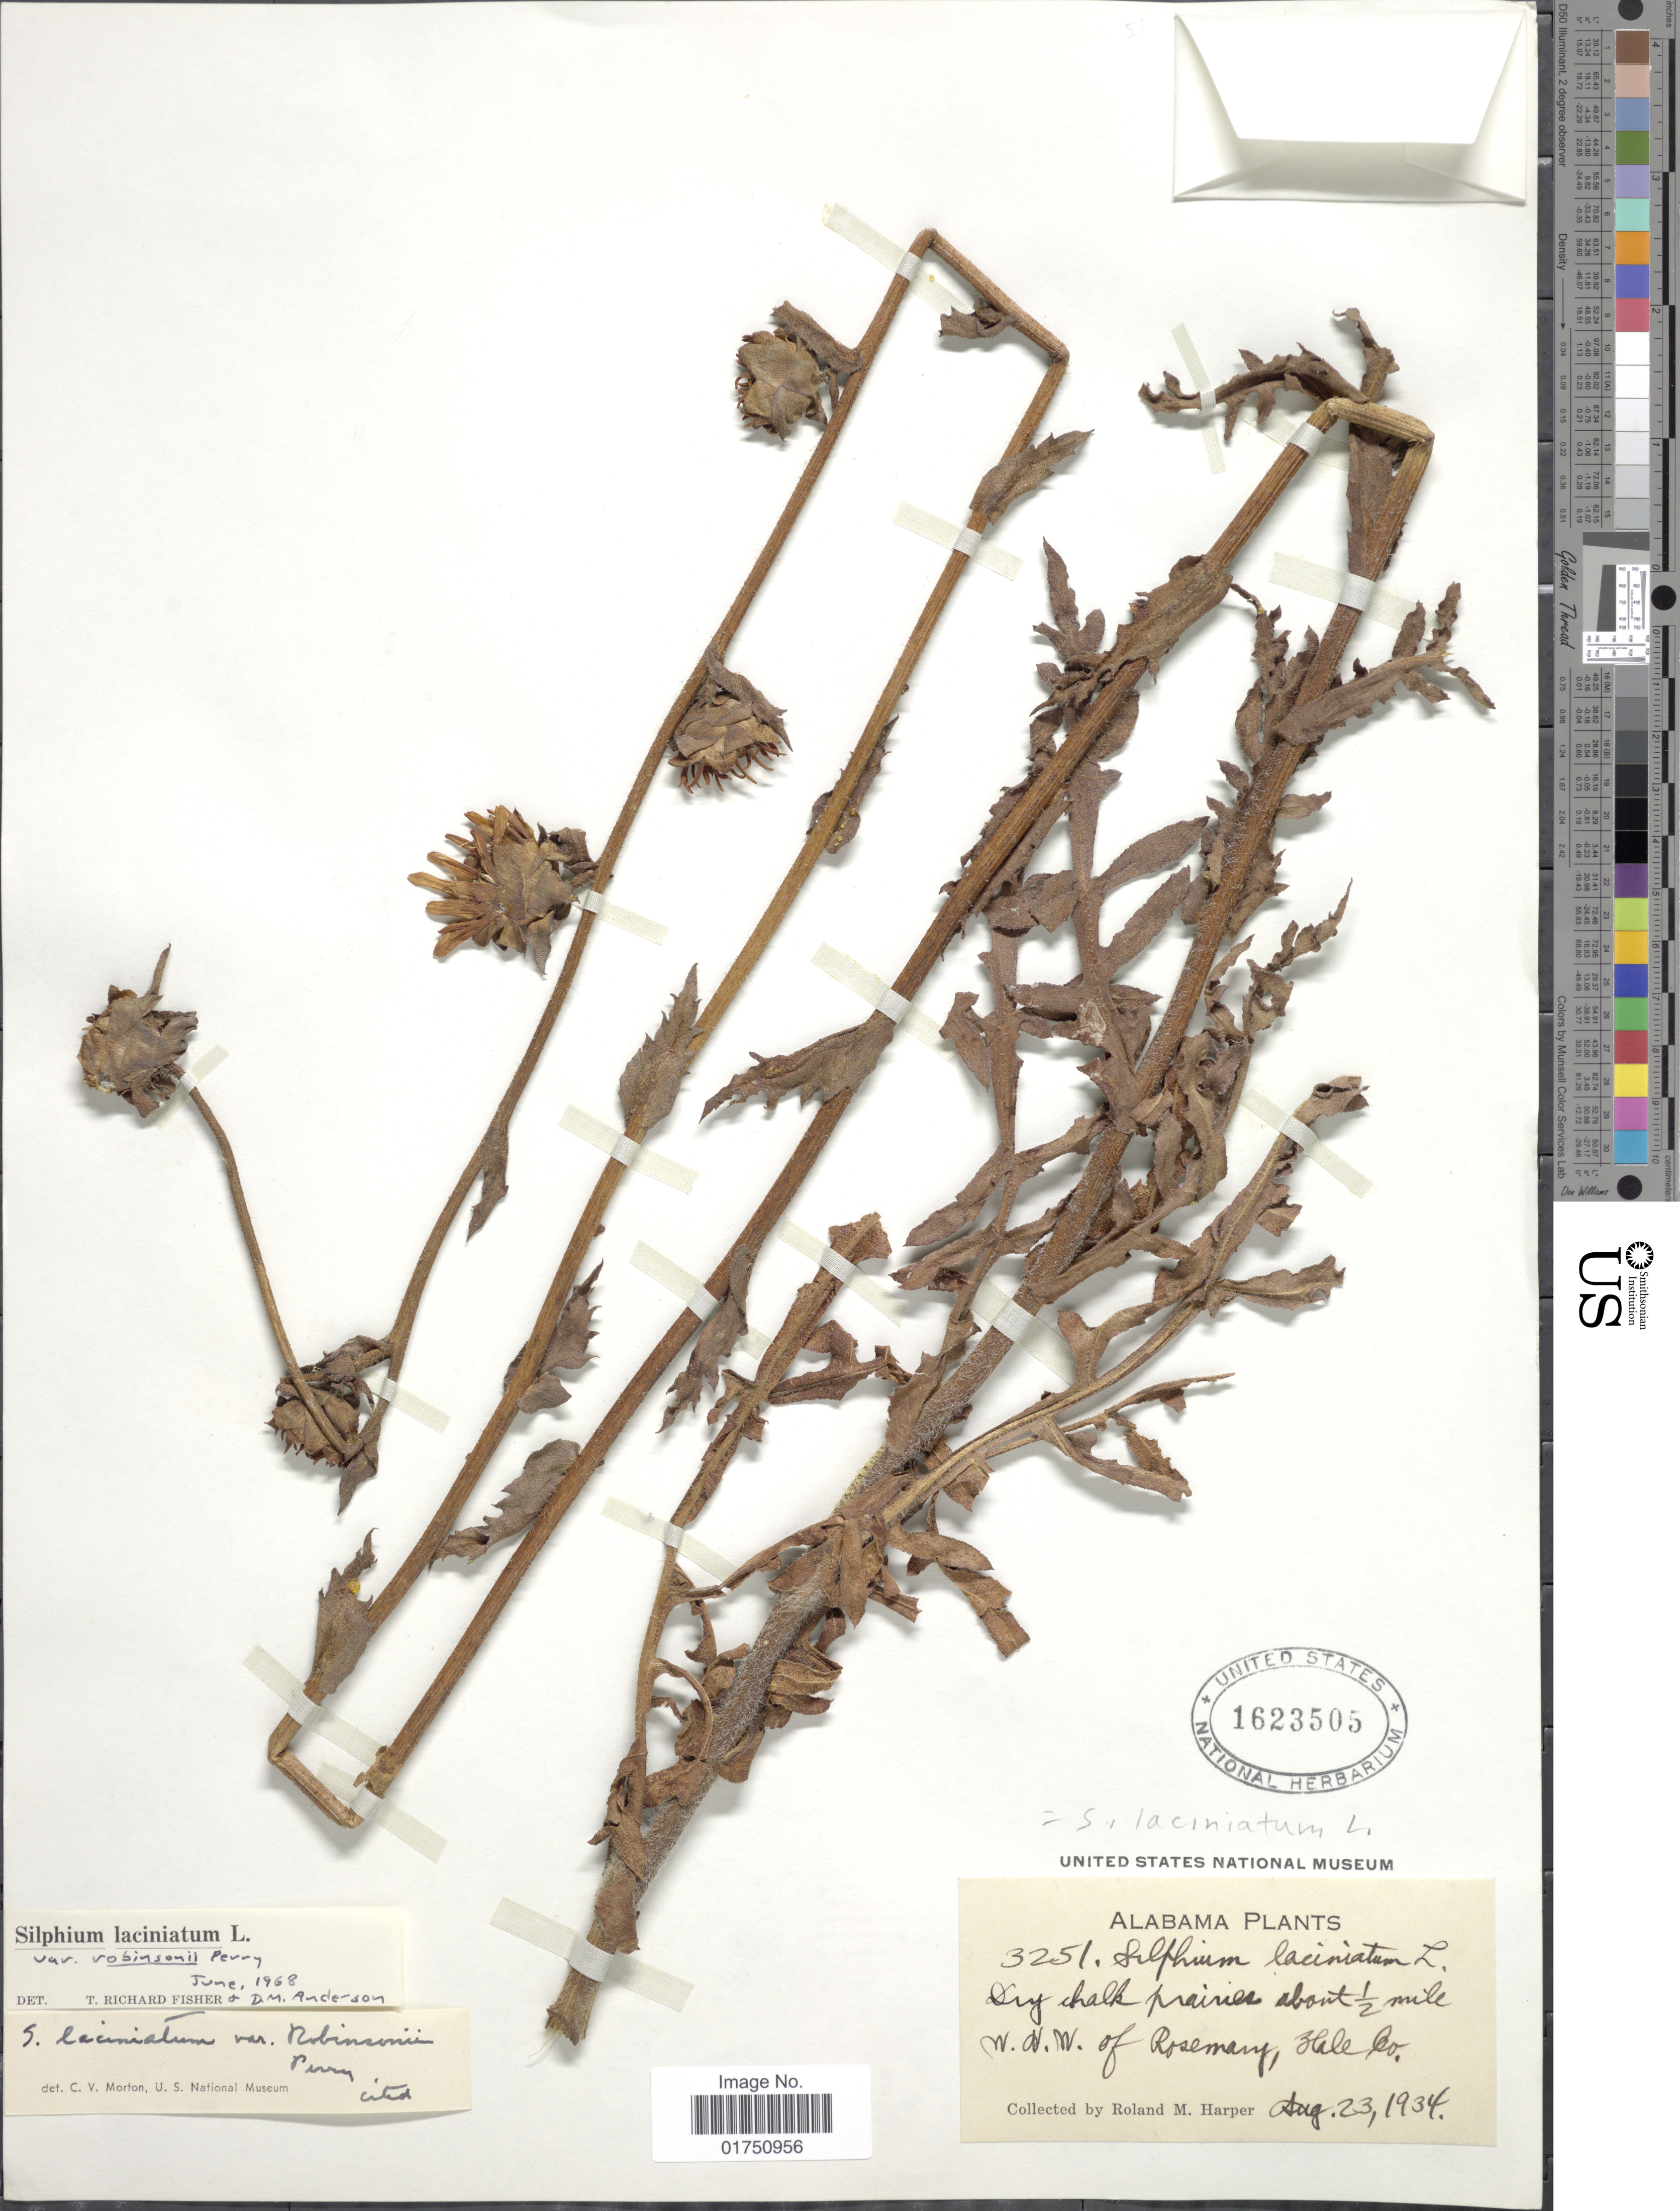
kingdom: Plantae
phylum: Tracheophyta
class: Magnoliopsida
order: Asterales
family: Asteraceae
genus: Silphium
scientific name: Silphium laciniatum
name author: L.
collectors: R. M. Harper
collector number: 3251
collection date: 1934-08-23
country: United States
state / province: Alabama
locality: Dry chalk prairies about ½ mile W.N.W. of Rosemary, Hale Co.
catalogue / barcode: US 1623505